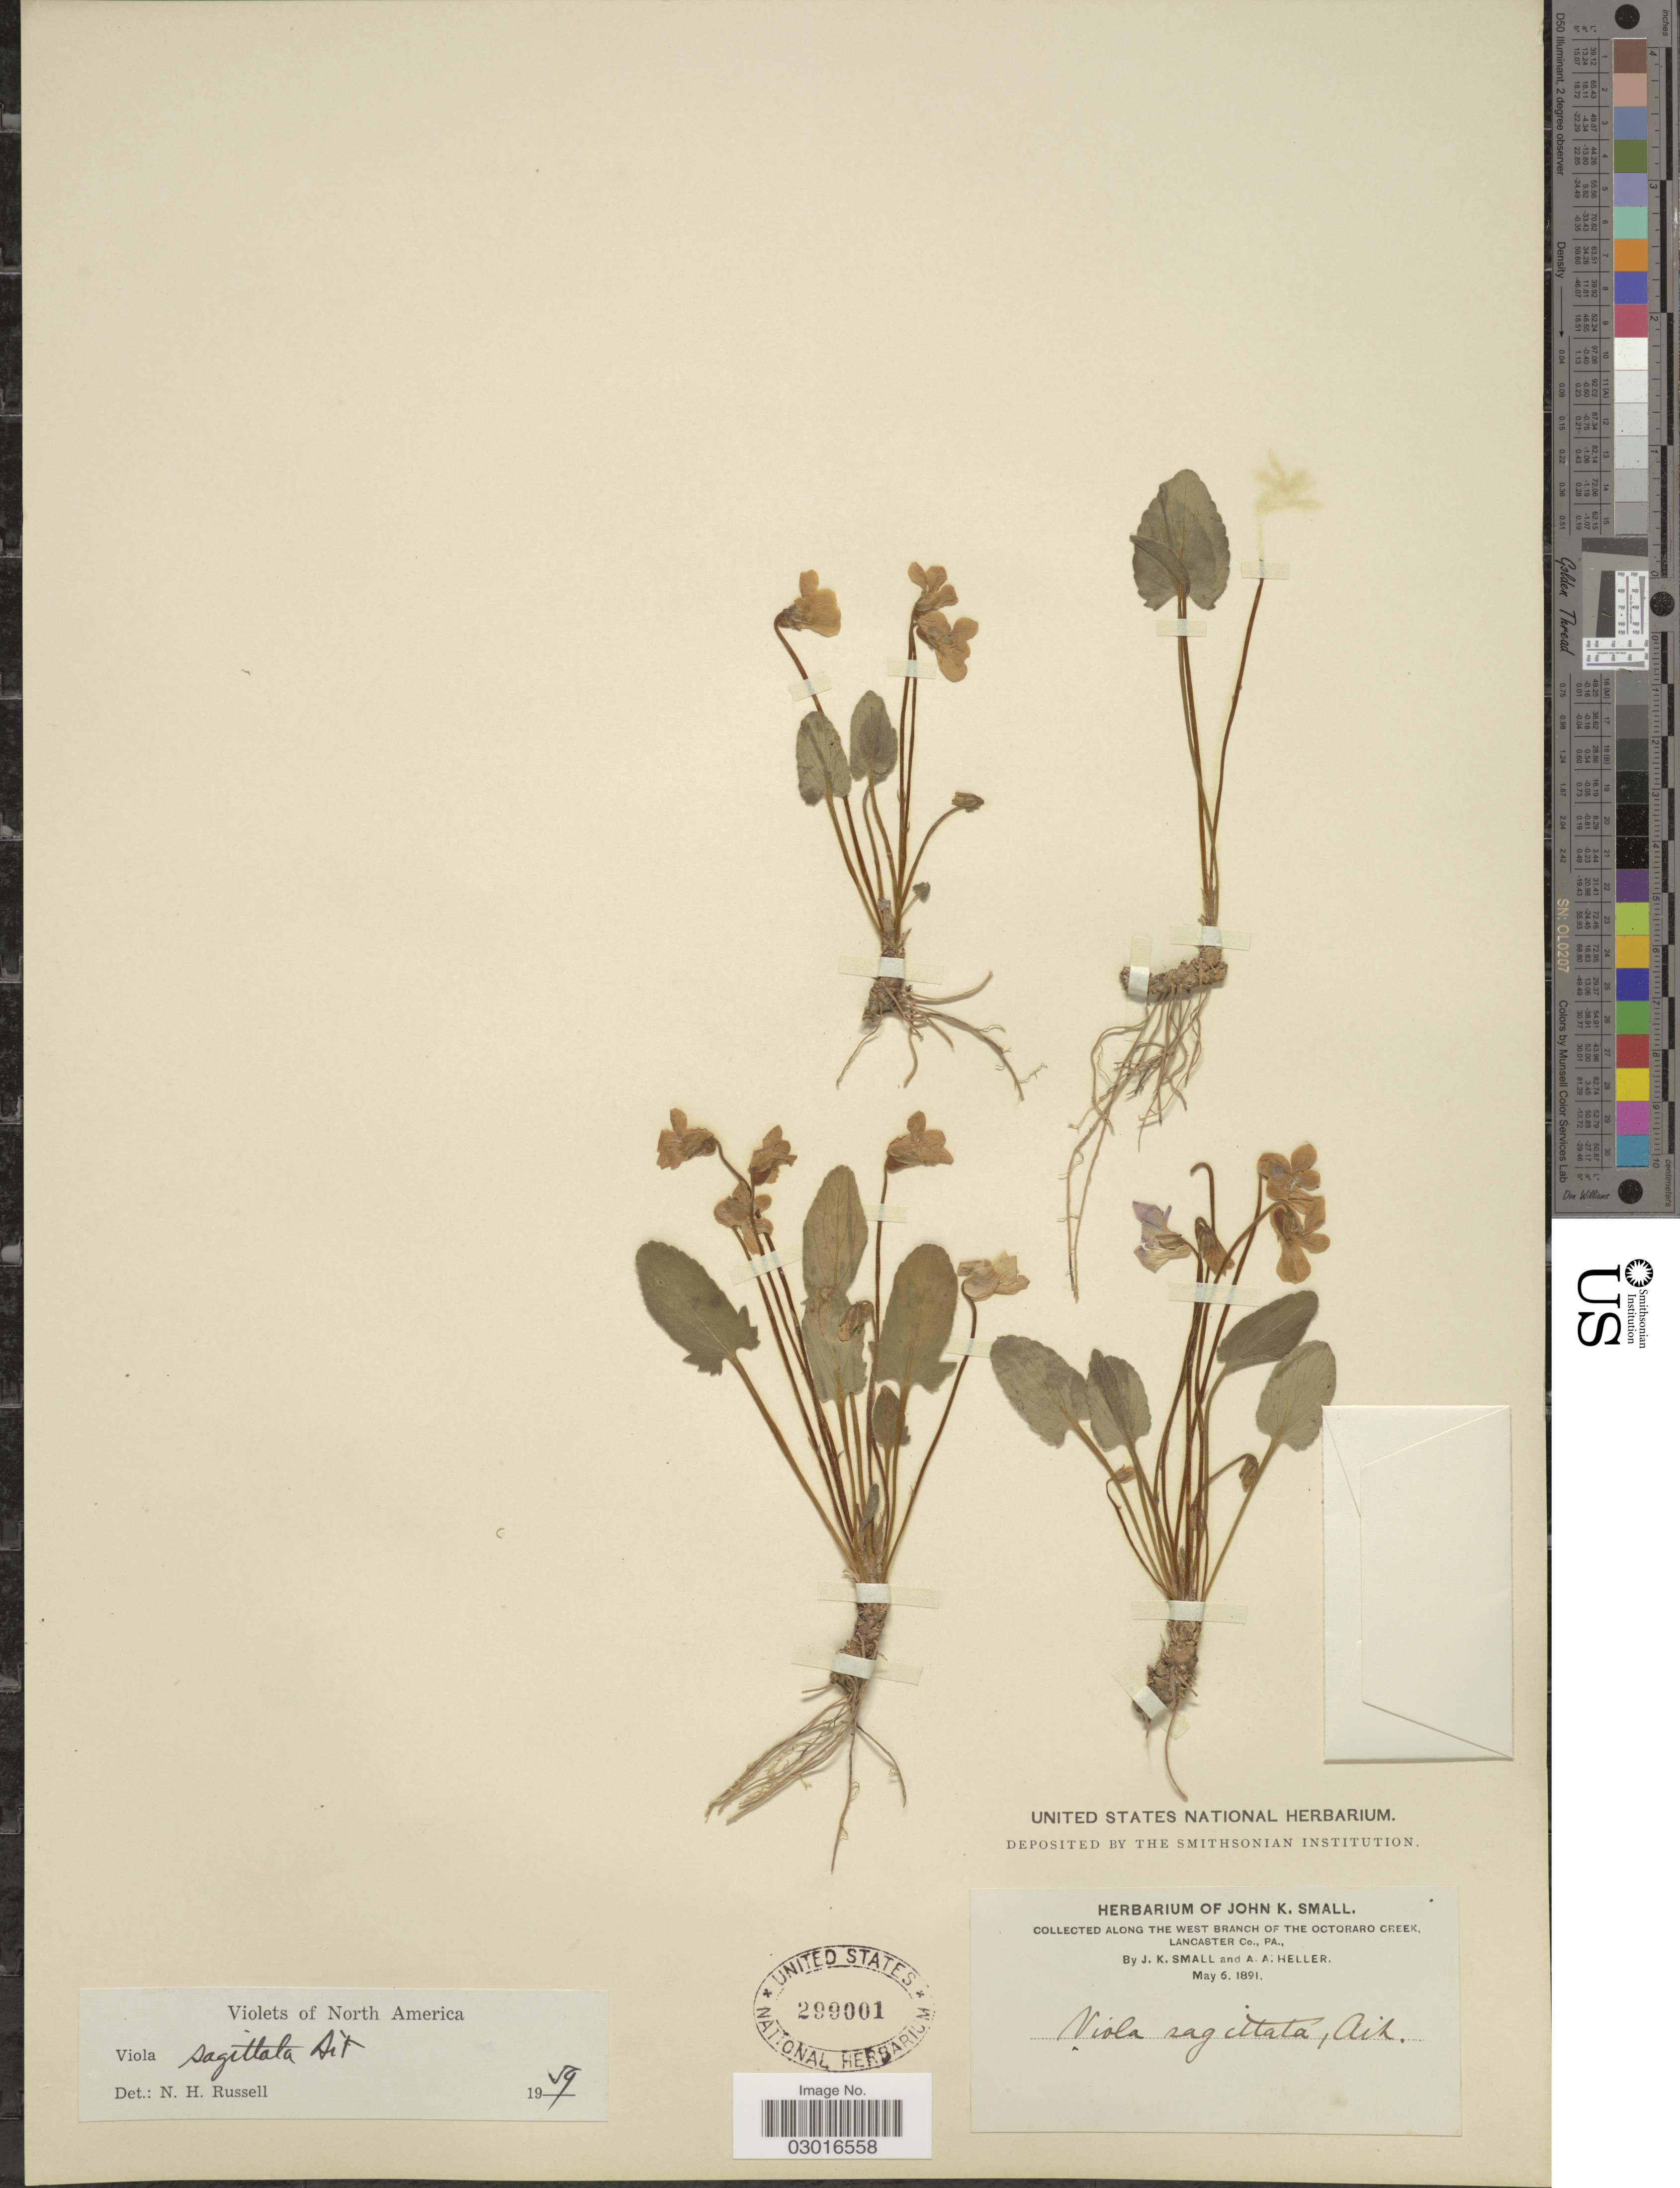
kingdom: Plantae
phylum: Tracheophyta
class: Magnoliopsida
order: Malpighiales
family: Violaceae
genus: Viola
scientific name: Viola sagittata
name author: Aiton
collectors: J. K. Small & A. A. Heller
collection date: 1891-05-06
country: United States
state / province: Pennsylvania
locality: Along the West Branch of the Octoraro Creek, Lancaster Co.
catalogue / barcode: US 299001